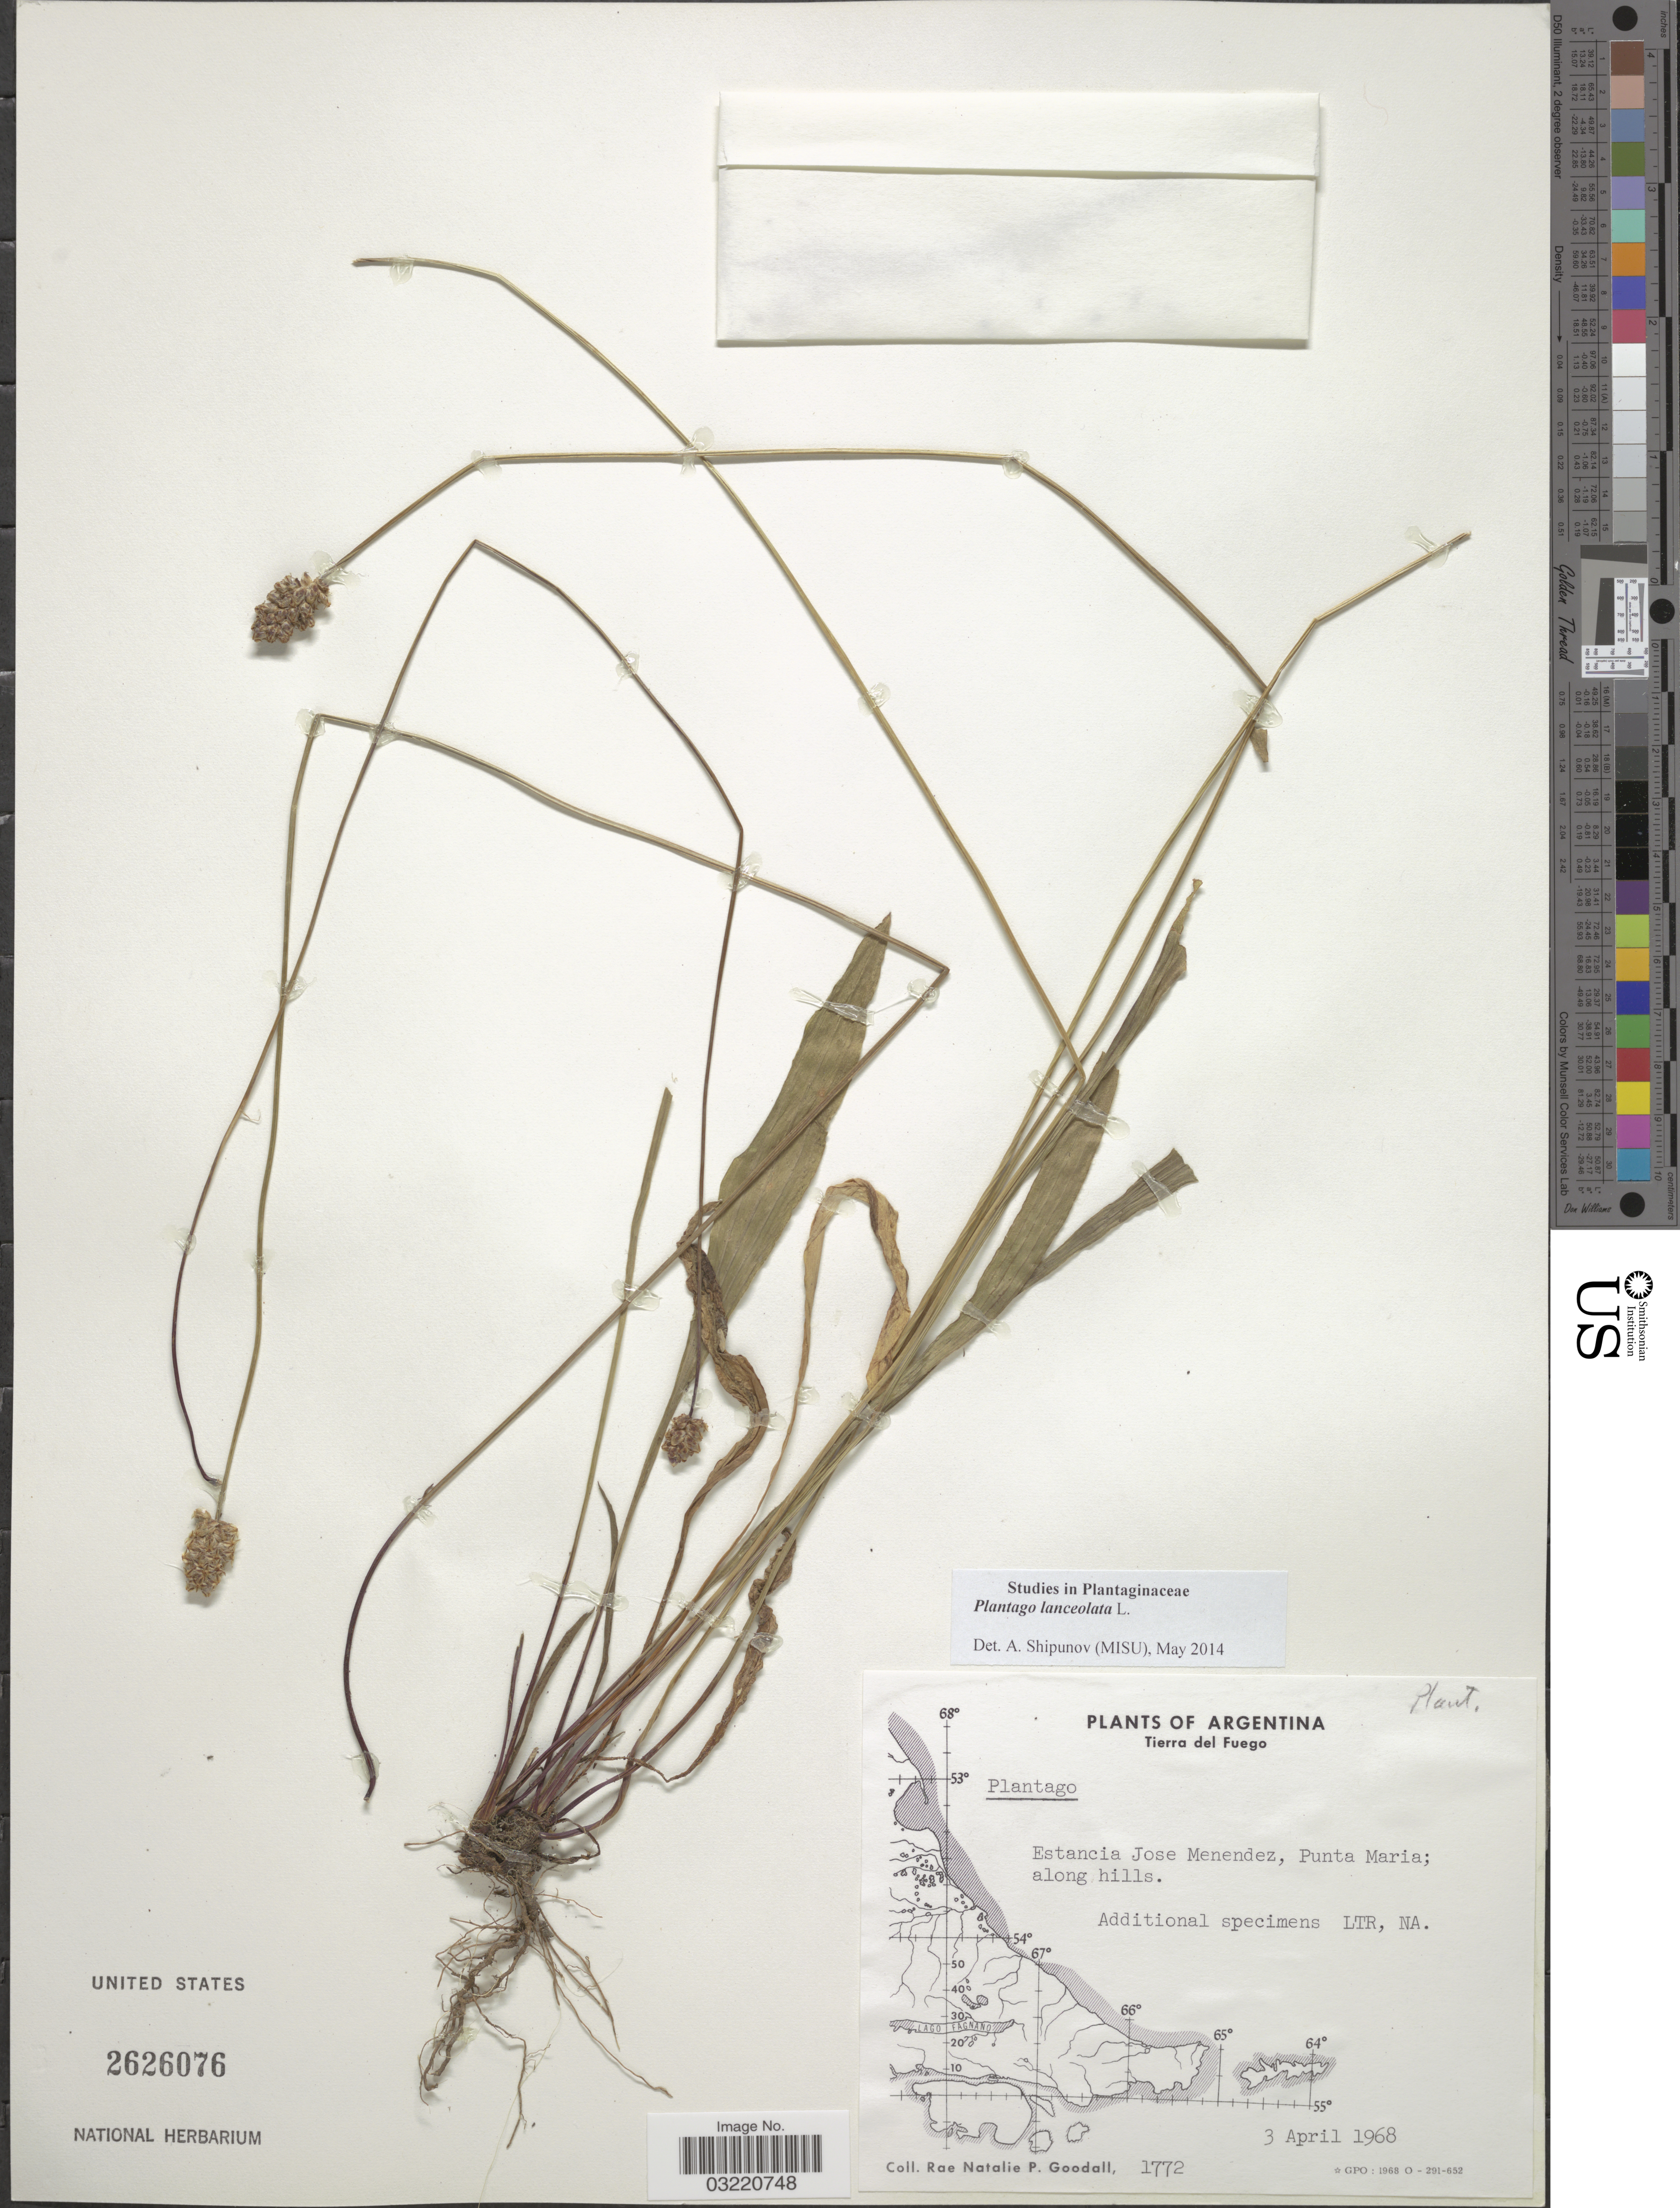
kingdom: Plantae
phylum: Tracheophyta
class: Magnoliopsida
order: Lamiales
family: Plantaginaceae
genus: Plantago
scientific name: Plantago lanceolata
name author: L.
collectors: R. Goodall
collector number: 1772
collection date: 1968-04-03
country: Argentina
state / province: Tierra del Fuego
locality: Estancia Jose Menendez, Punta Maria; along hills.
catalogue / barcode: US 2626076